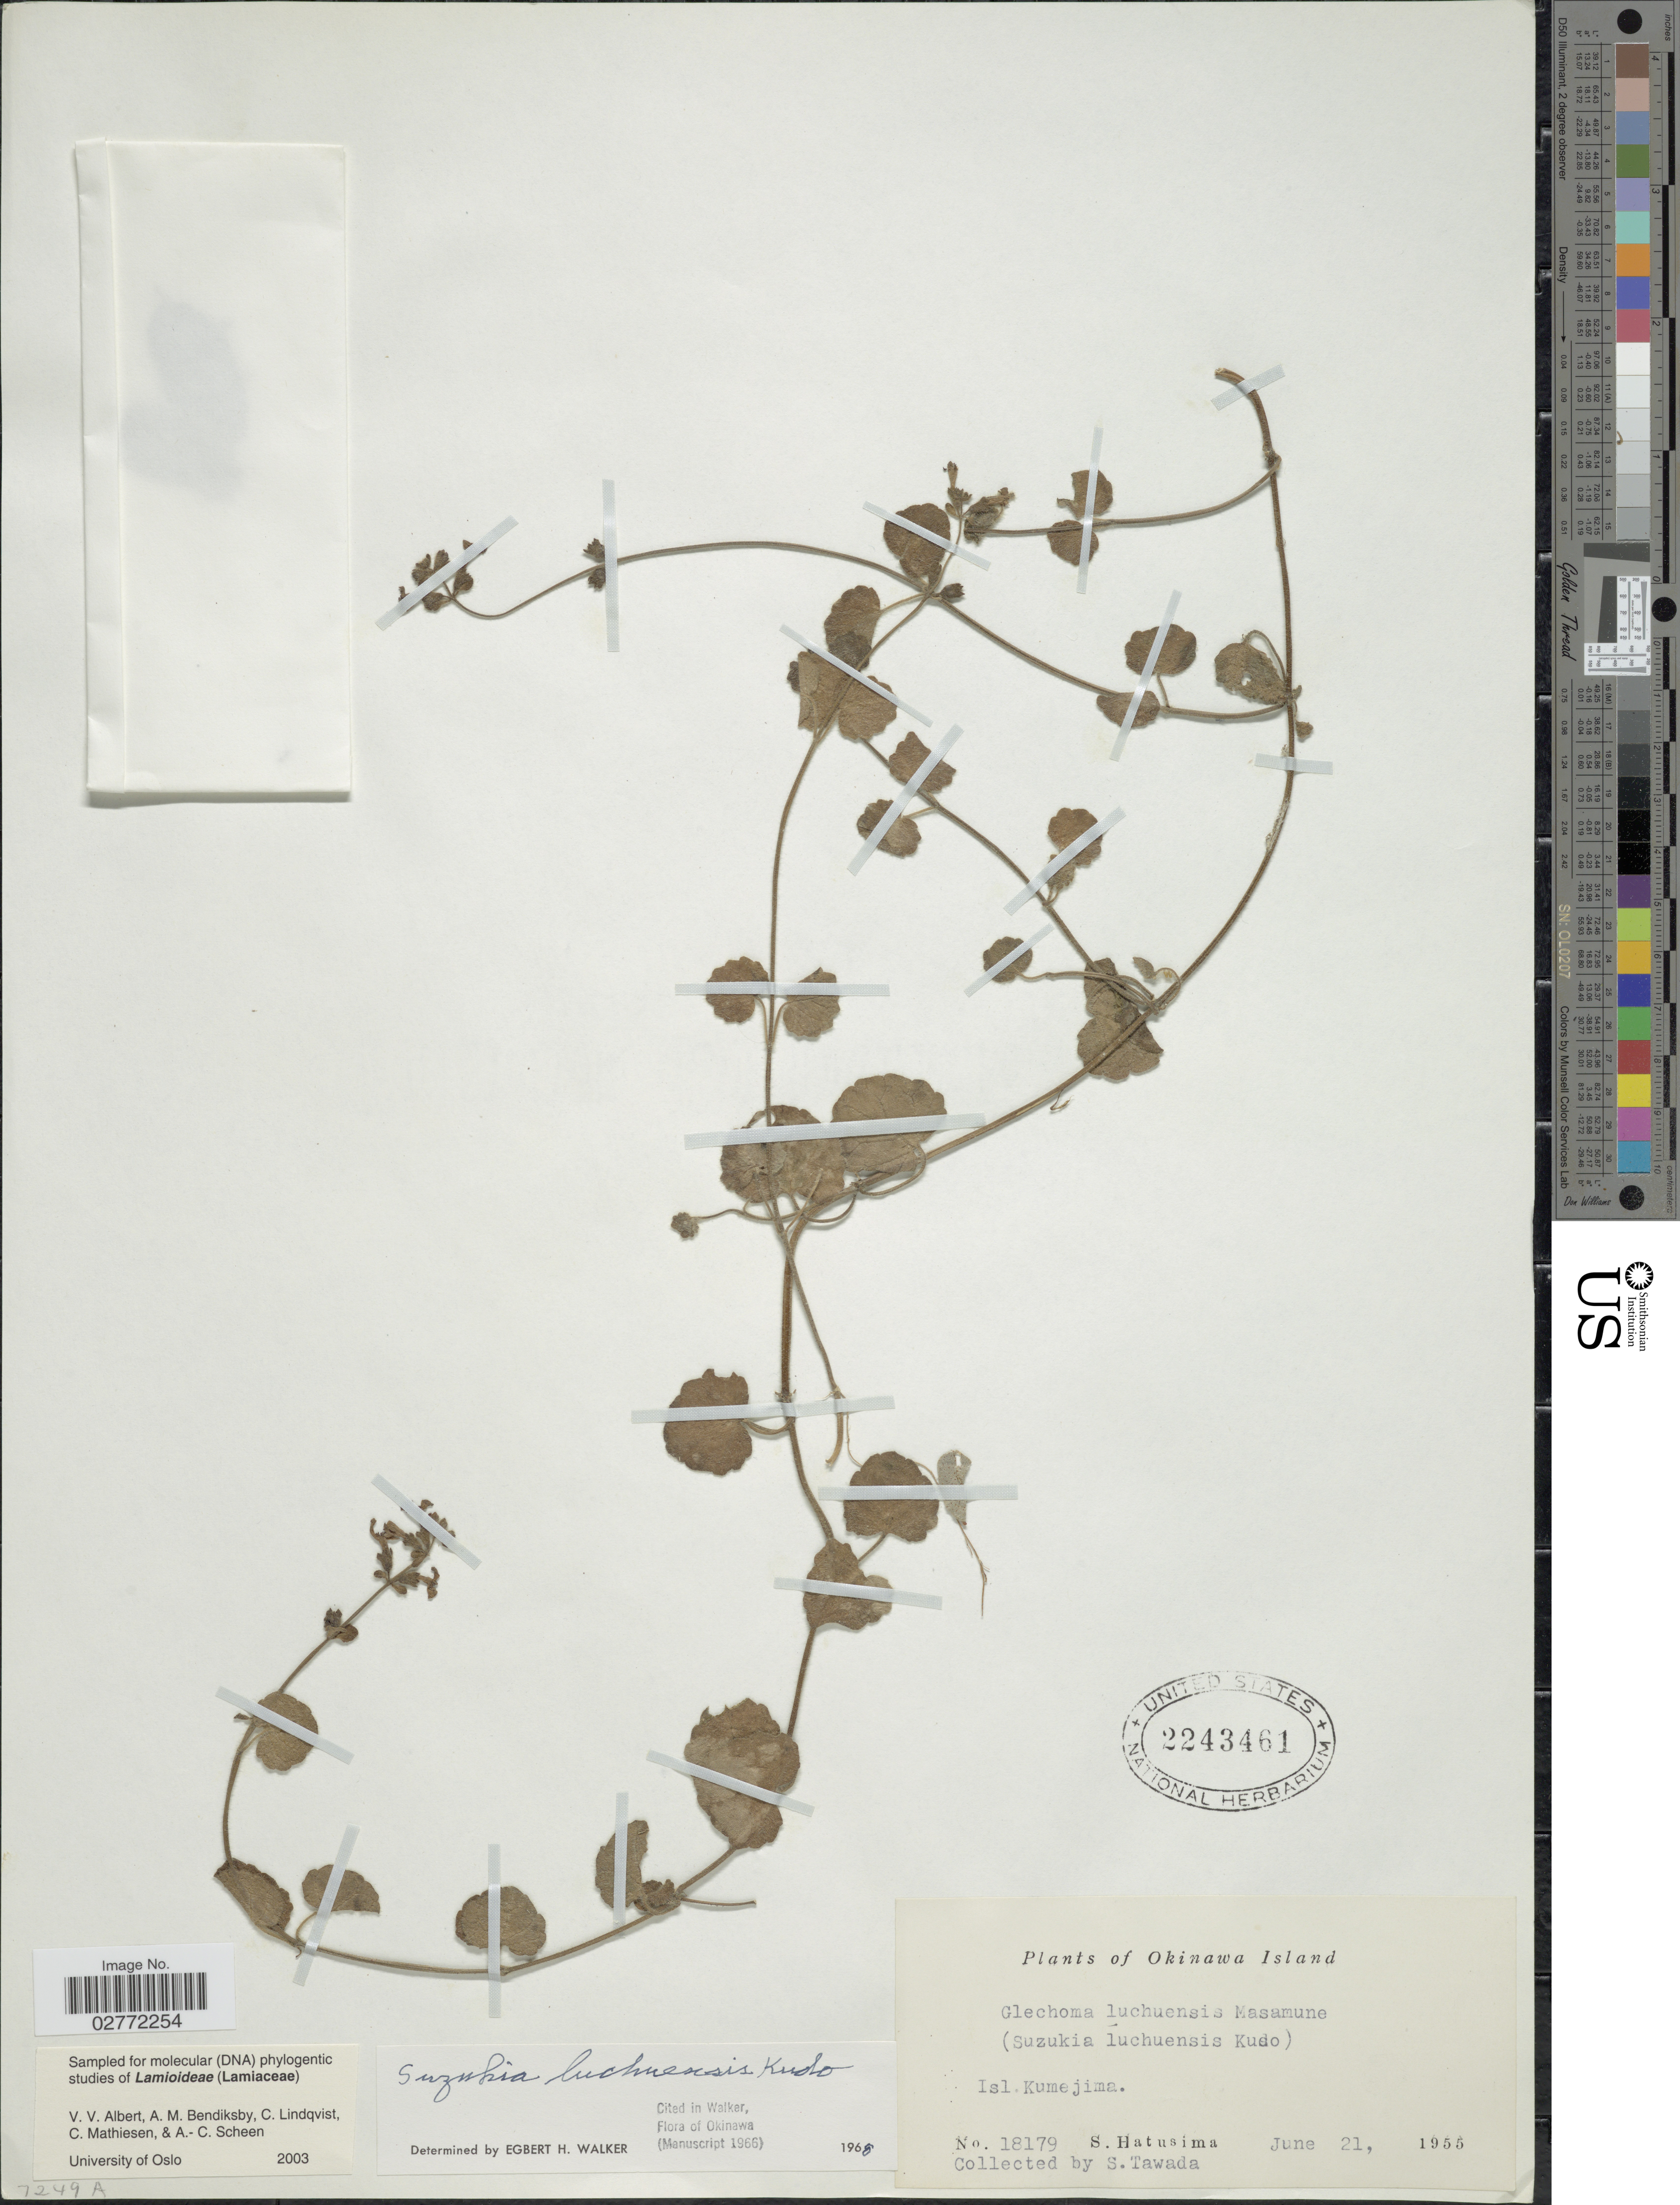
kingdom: Plantae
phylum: Tracheophyta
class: Magnoliopsida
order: Lamiales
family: Lamiaceae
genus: Suzukia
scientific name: Suzukia luchuensis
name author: Kudô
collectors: S. Tawada & S. Hatusima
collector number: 18179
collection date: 1955-06-21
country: Japan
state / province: Okinawa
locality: Okinawa Island. Isl: Kumejima.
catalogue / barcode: US 2243461